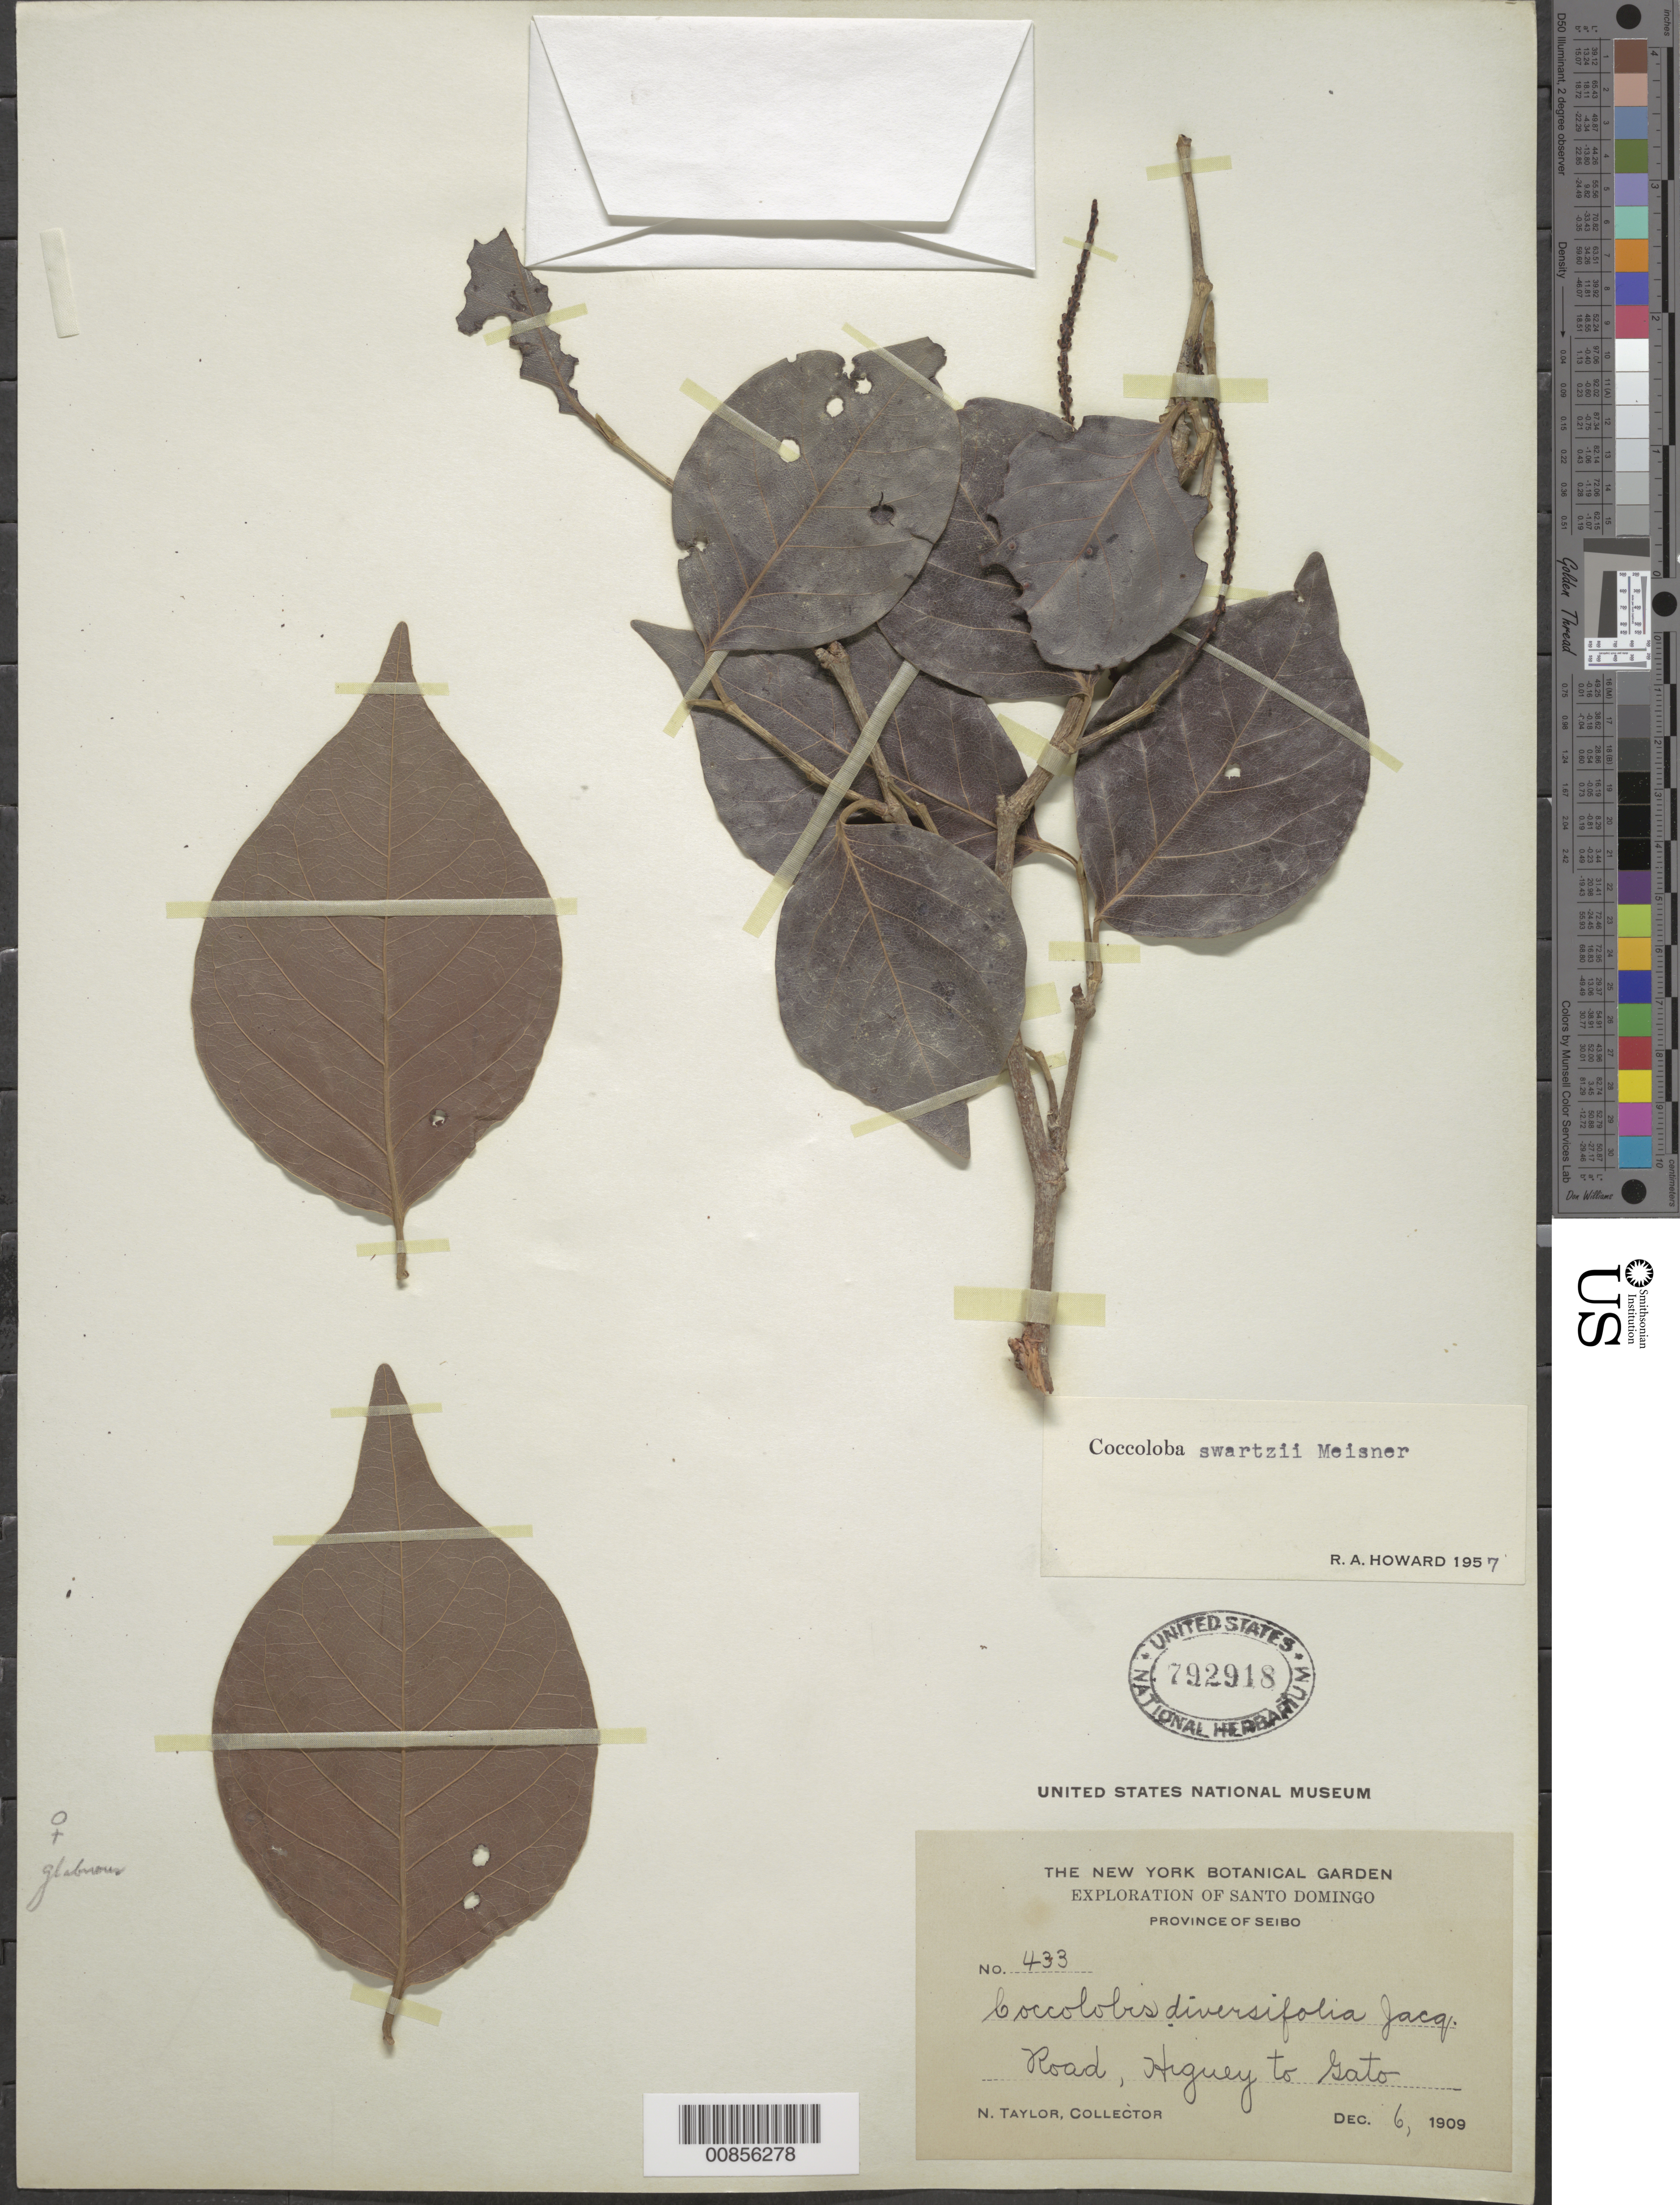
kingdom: Plantae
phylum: Tracheophyta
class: Magnoliopsida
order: Caryophyllales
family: Polygonaceae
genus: Coccoloba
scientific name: Coccoloba swartzii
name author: Meisn.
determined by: Howard, R. A.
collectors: N. Taylor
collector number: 433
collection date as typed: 06 Dec 1909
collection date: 1909-12-06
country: Dominican Republic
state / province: El Seibo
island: Hispaniola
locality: Road, Higüey to Gato.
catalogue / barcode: US 792918